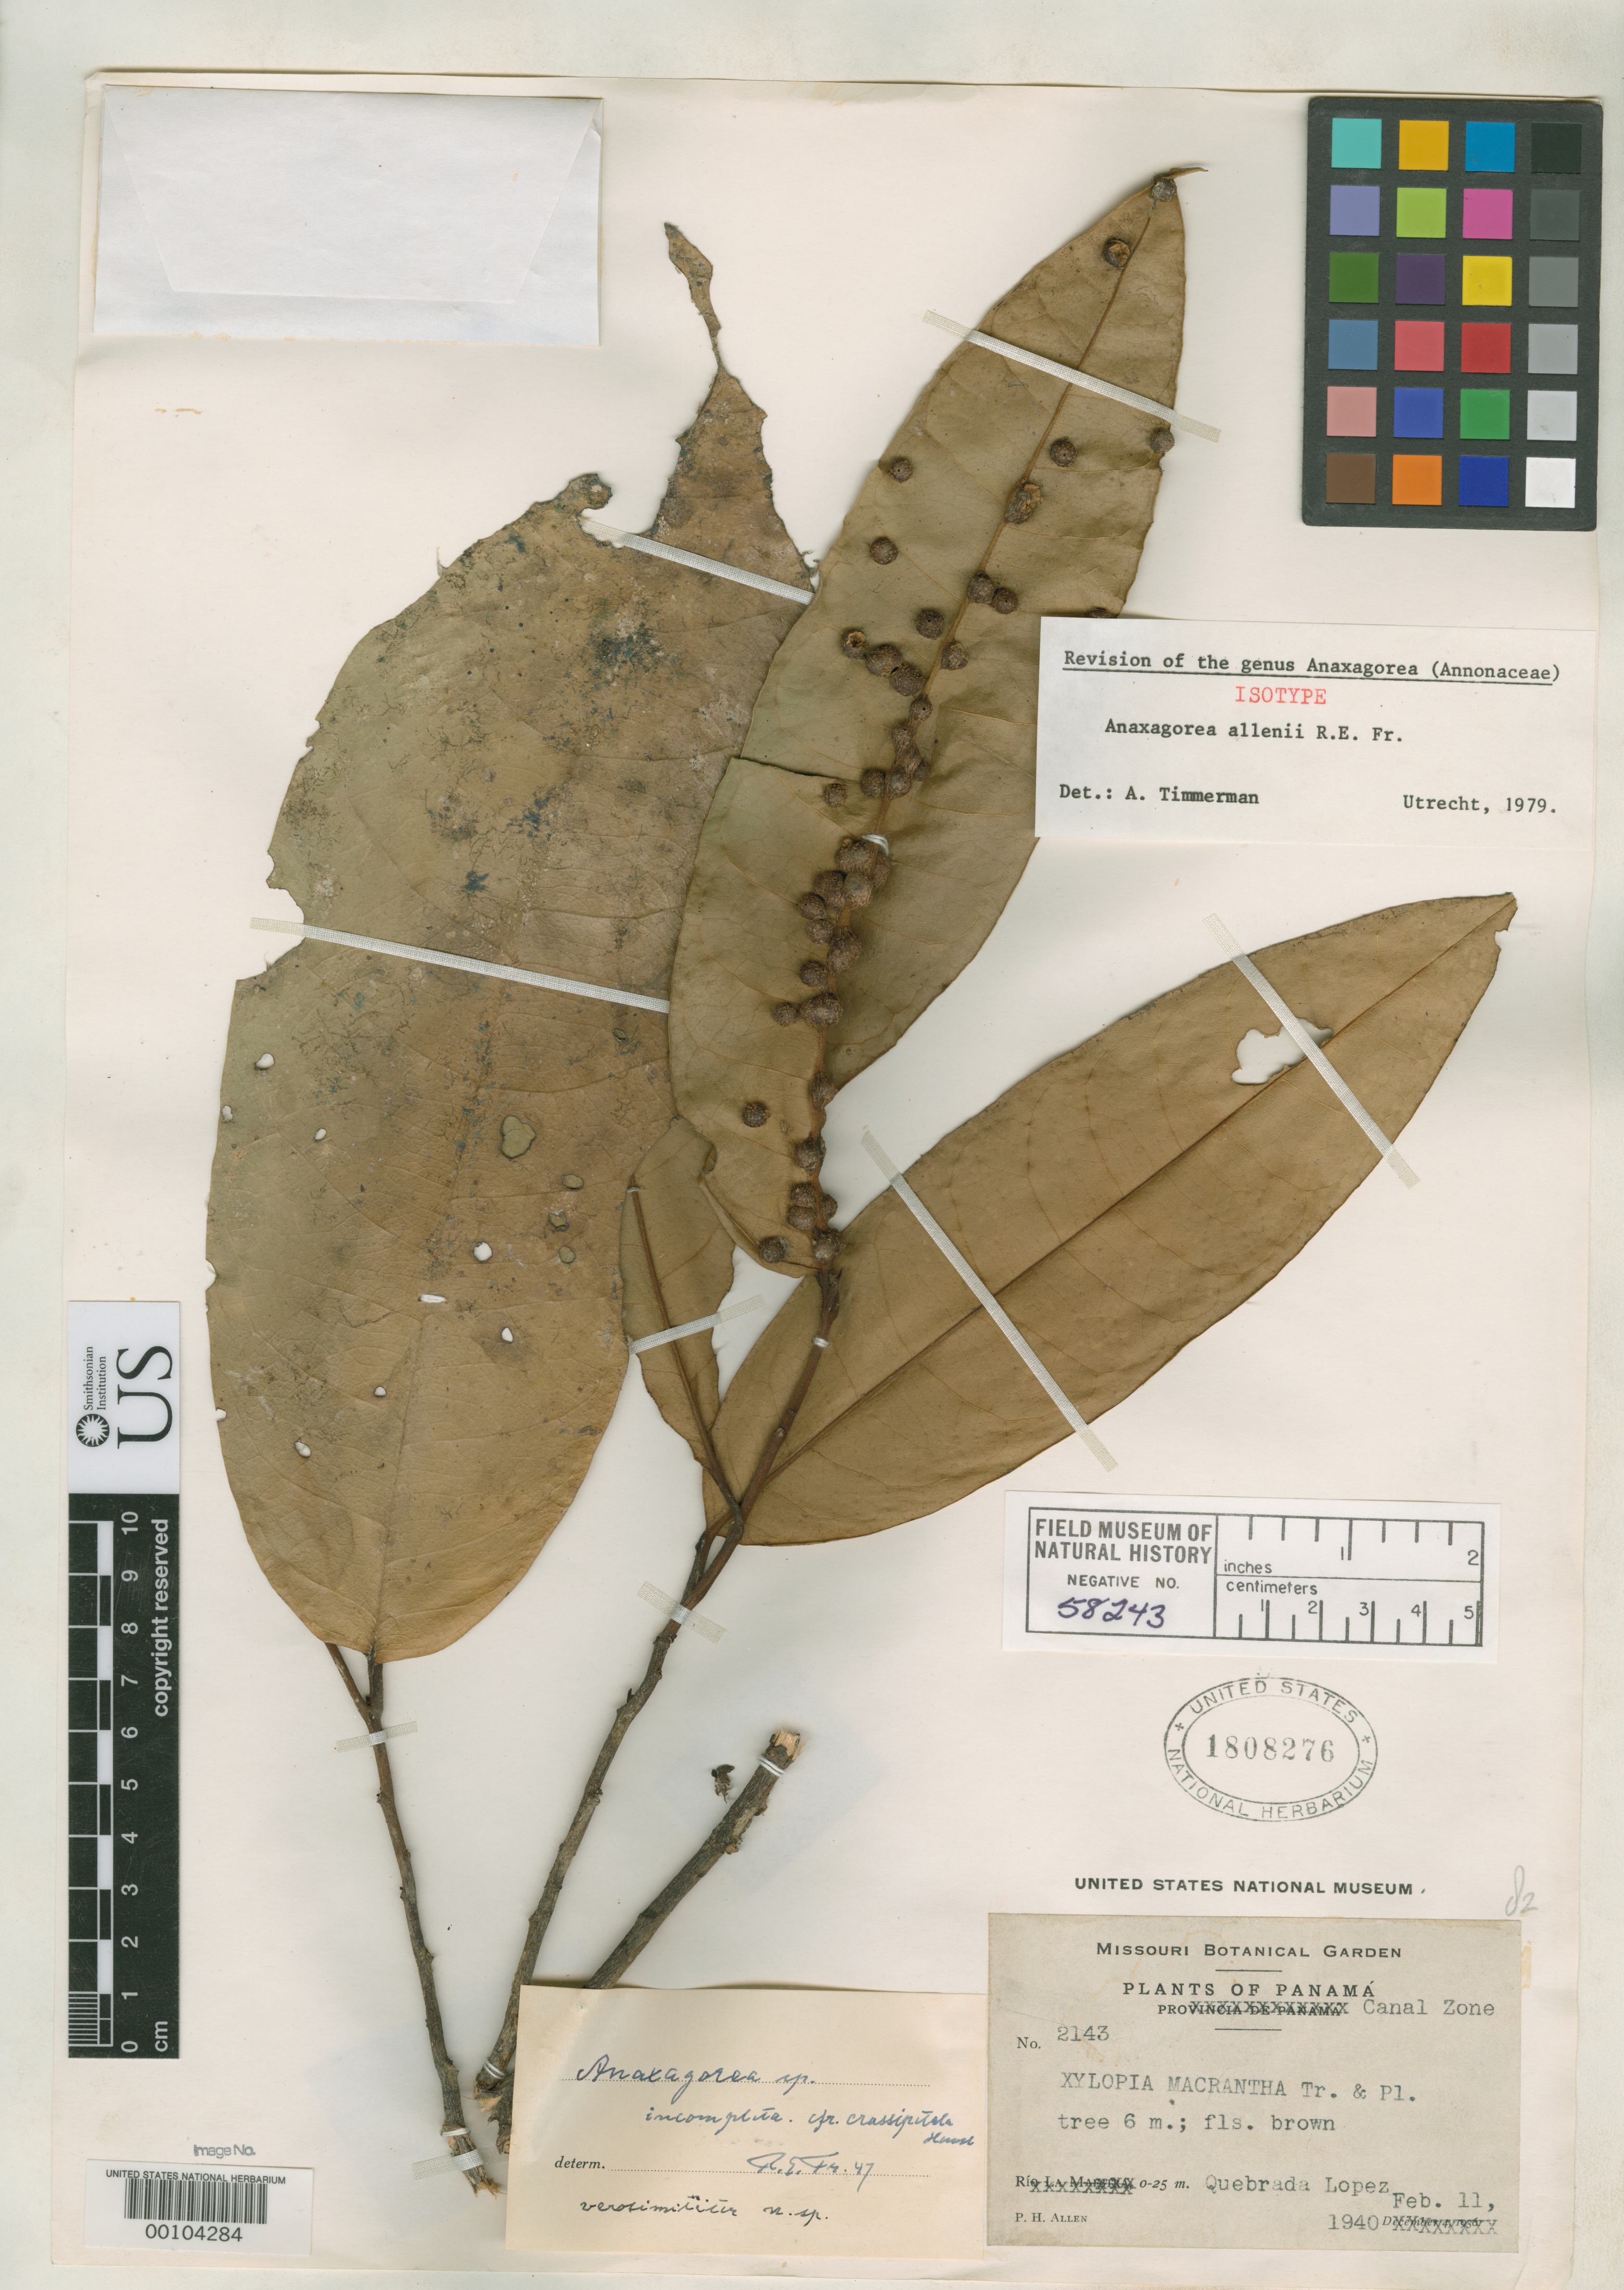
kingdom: Plantae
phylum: Tracheophyta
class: Magnoliopsida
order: Magnoliales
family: Annonaceae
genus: Anaxagorea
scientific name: Anaxagorea allenii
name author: R.E. Fr.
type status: Isotype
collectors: P. H. Allen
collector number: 2143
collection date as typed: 11 Feb 1940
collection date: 1940-02-11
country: Panama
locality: Quebrada Lopez.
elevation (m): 30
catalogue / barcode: US 1808276